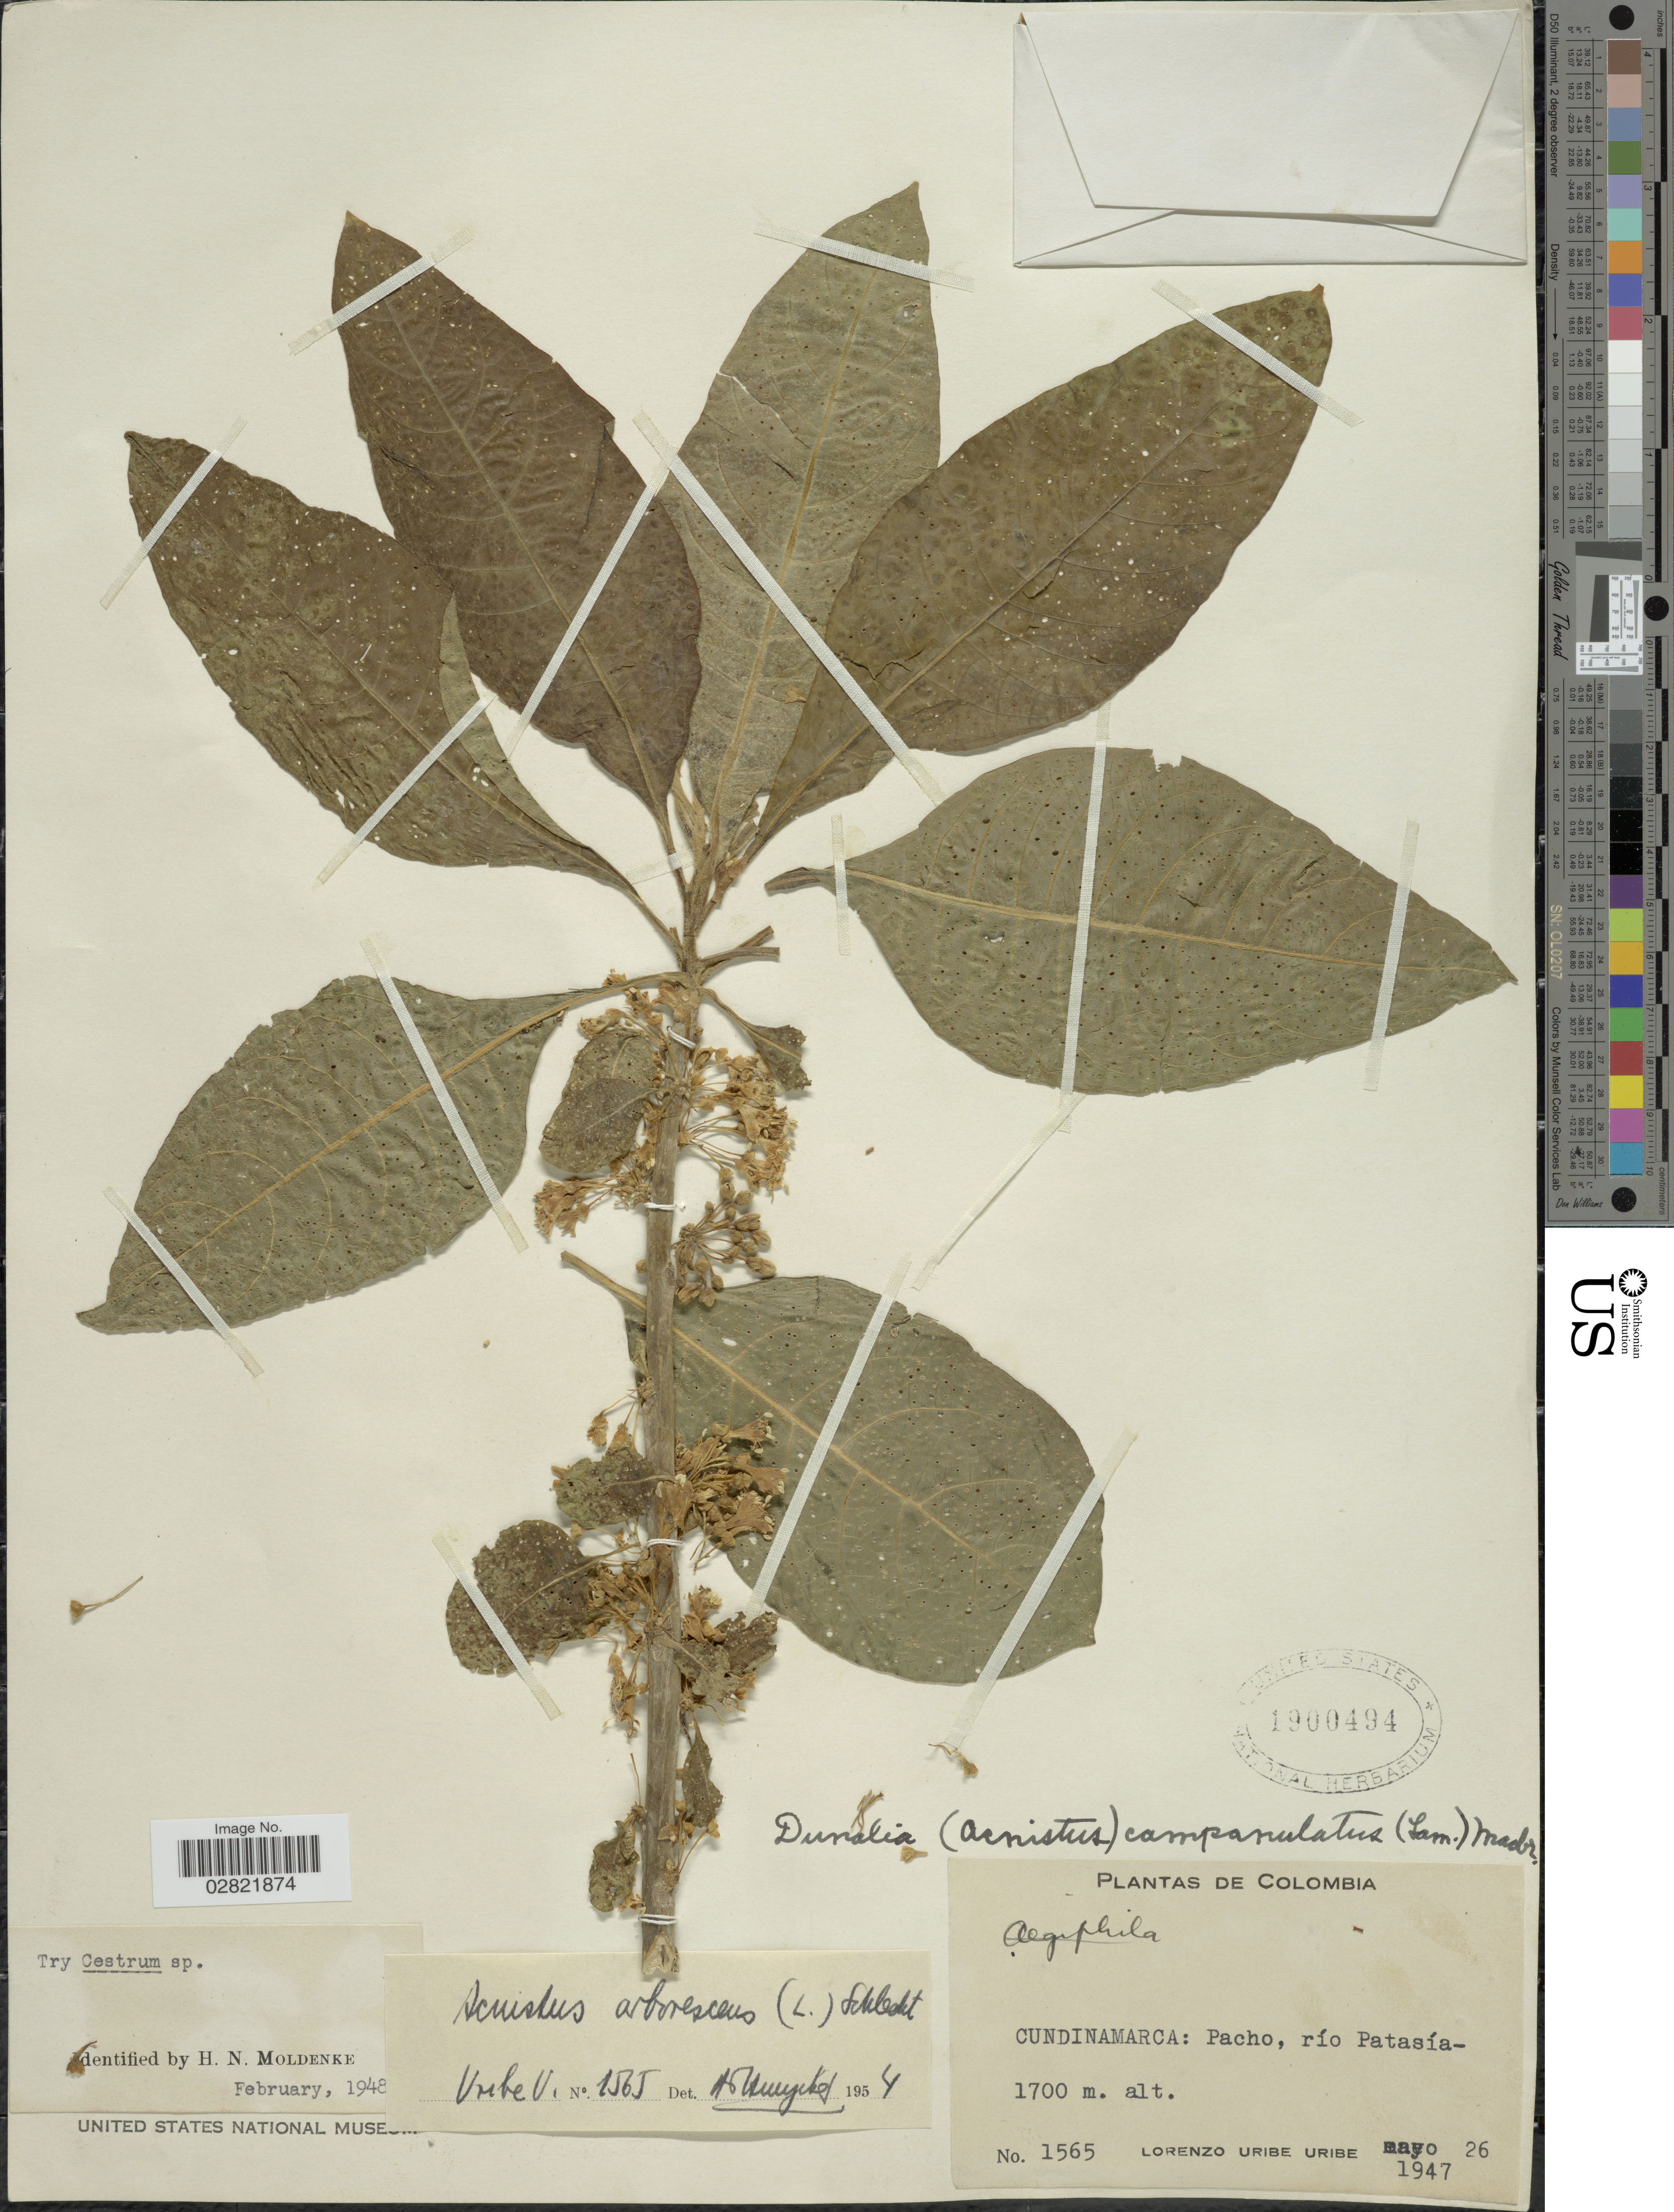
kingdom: Plantae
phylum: Tracheophyta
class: Magnoliopsida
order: Solanales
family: Solanaceae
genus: Acnistus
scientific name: Acnistus arborescens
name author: (L.) Schltdl.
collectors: L. Uribe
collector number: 1565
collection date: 1947-05-26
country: Colombia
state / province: Cundinamarca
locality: Pacho, río Patasía.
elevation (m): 1700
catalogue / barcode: US 1900494